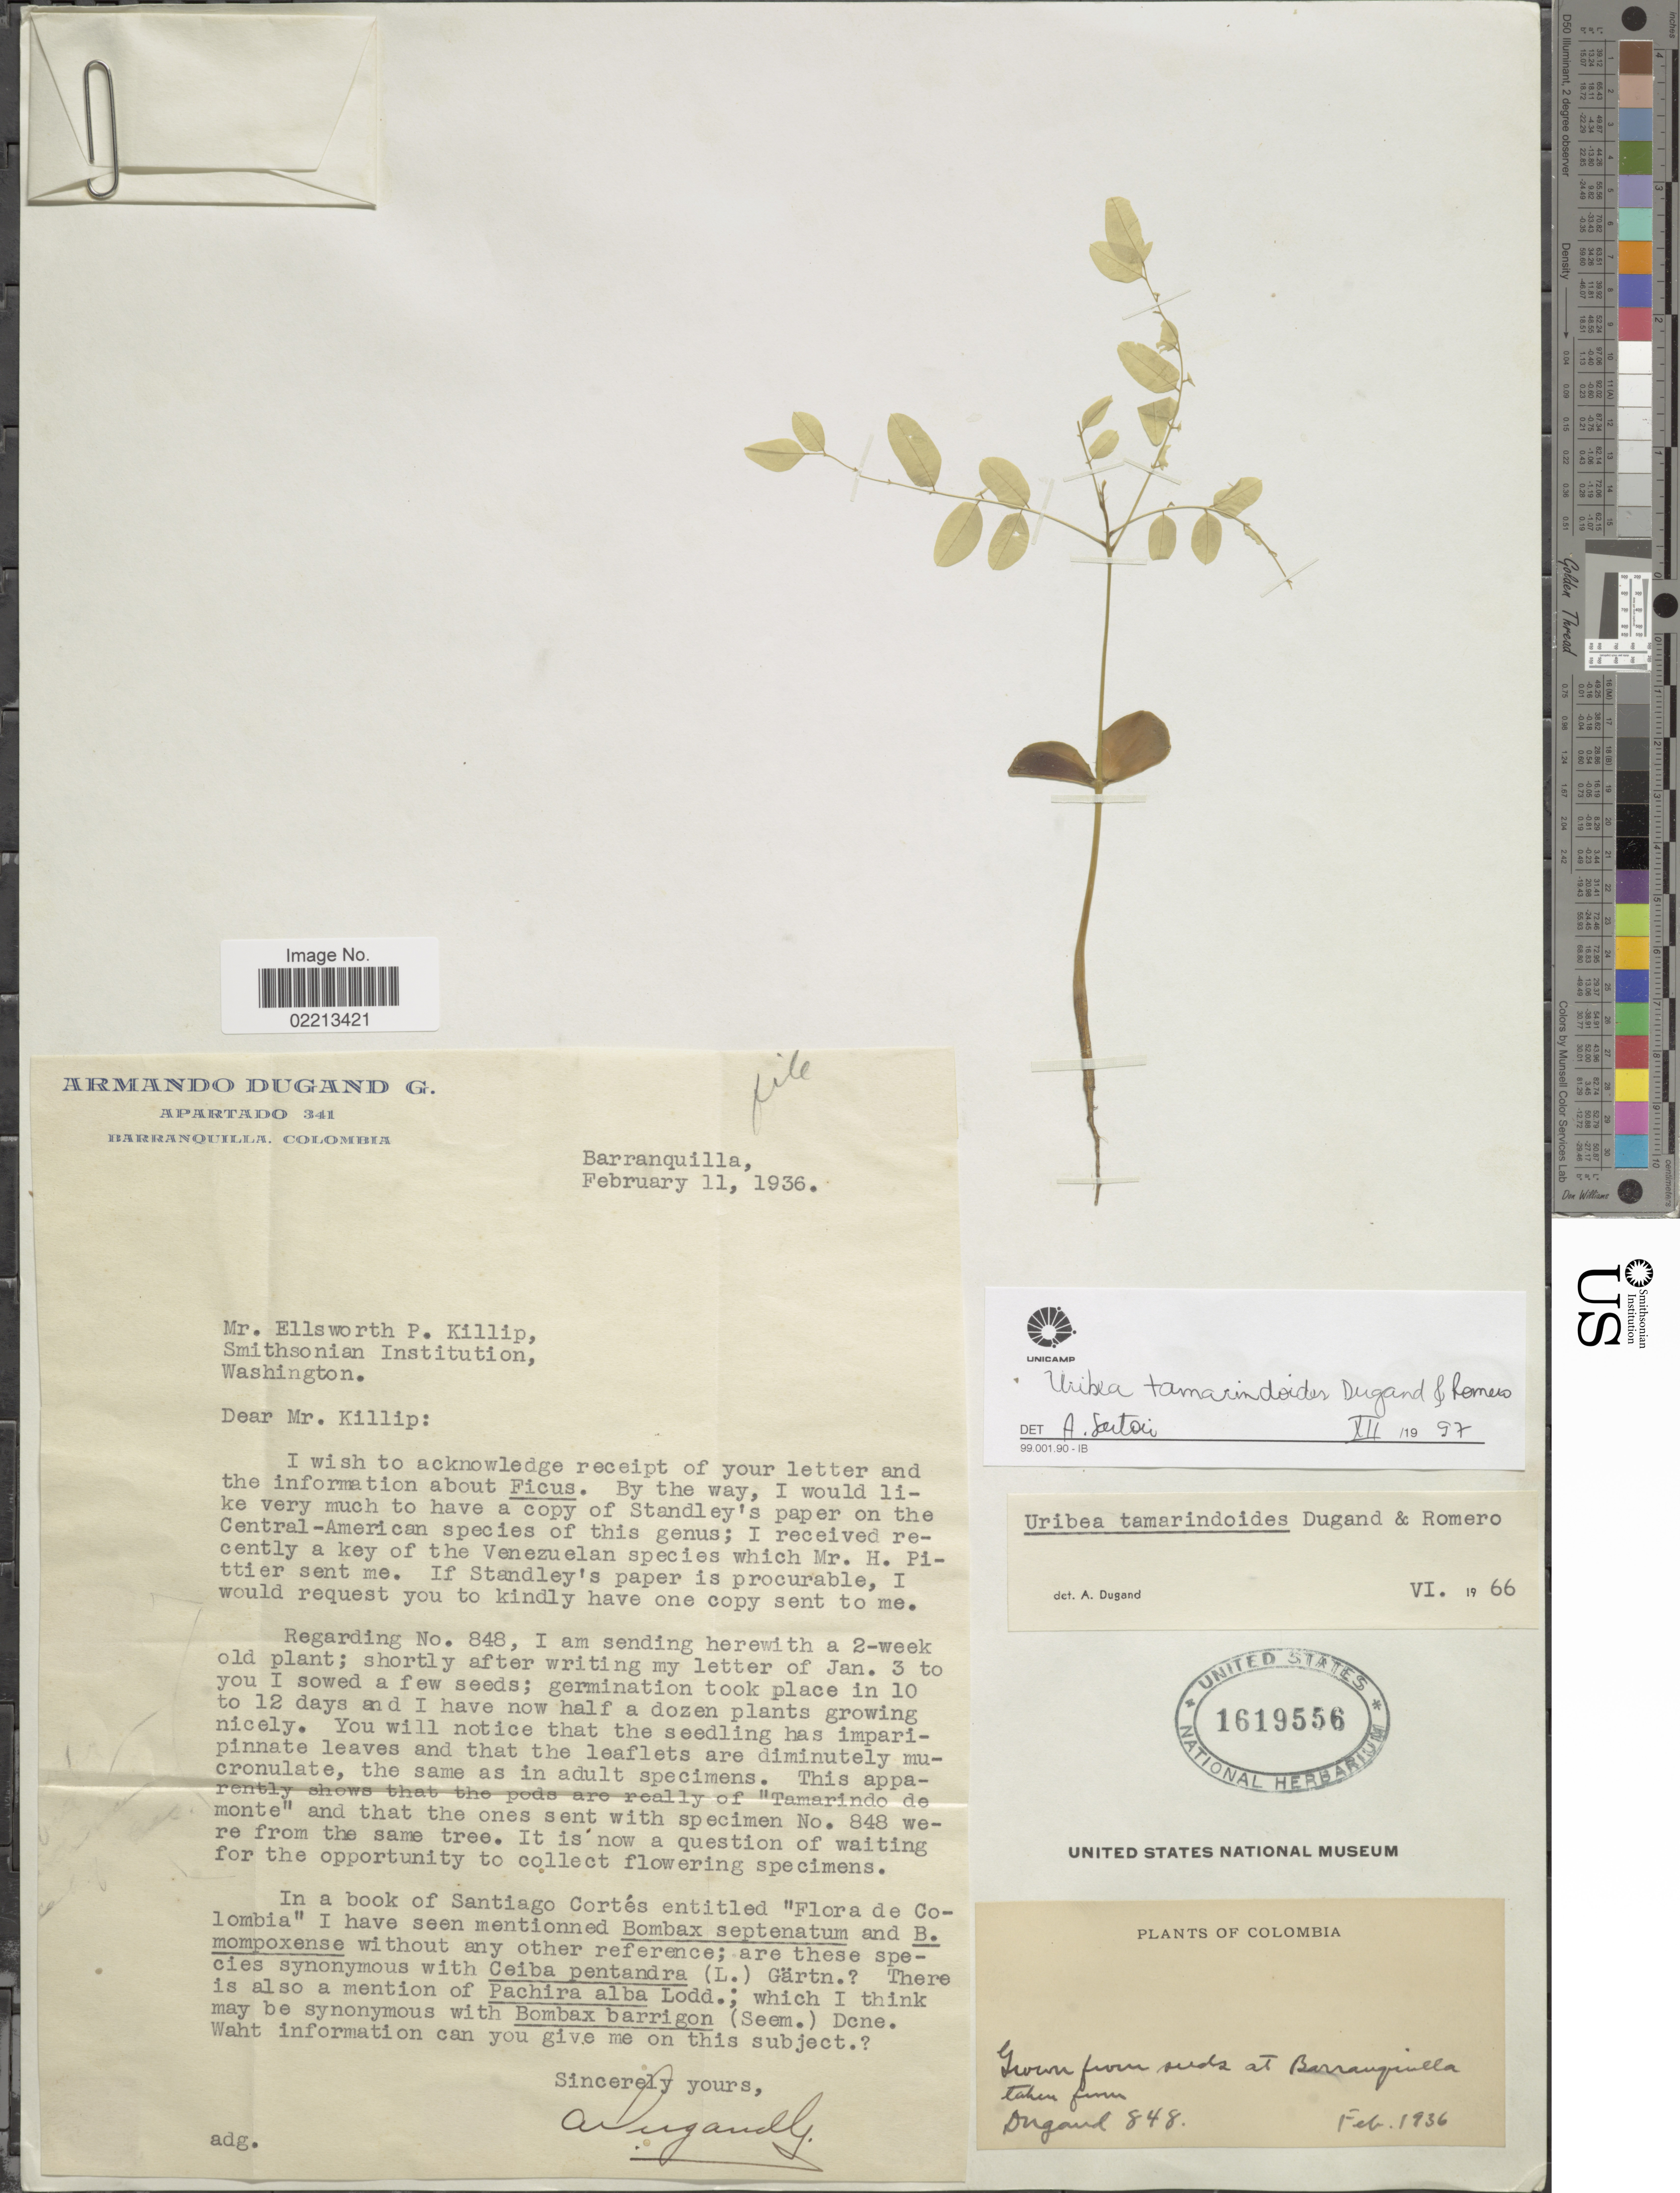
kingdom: Plantae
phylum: Tracheophyta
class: Magnoliopsida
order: Fabales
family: Fabaceae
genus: Uribea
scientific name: Uribea tamarindoides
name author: Dugand G. & Romero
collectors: Dugand, --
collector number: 848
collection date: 1936-02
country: Colombia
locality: Grown from seeds at Barranquilla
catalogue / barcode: US 1619556